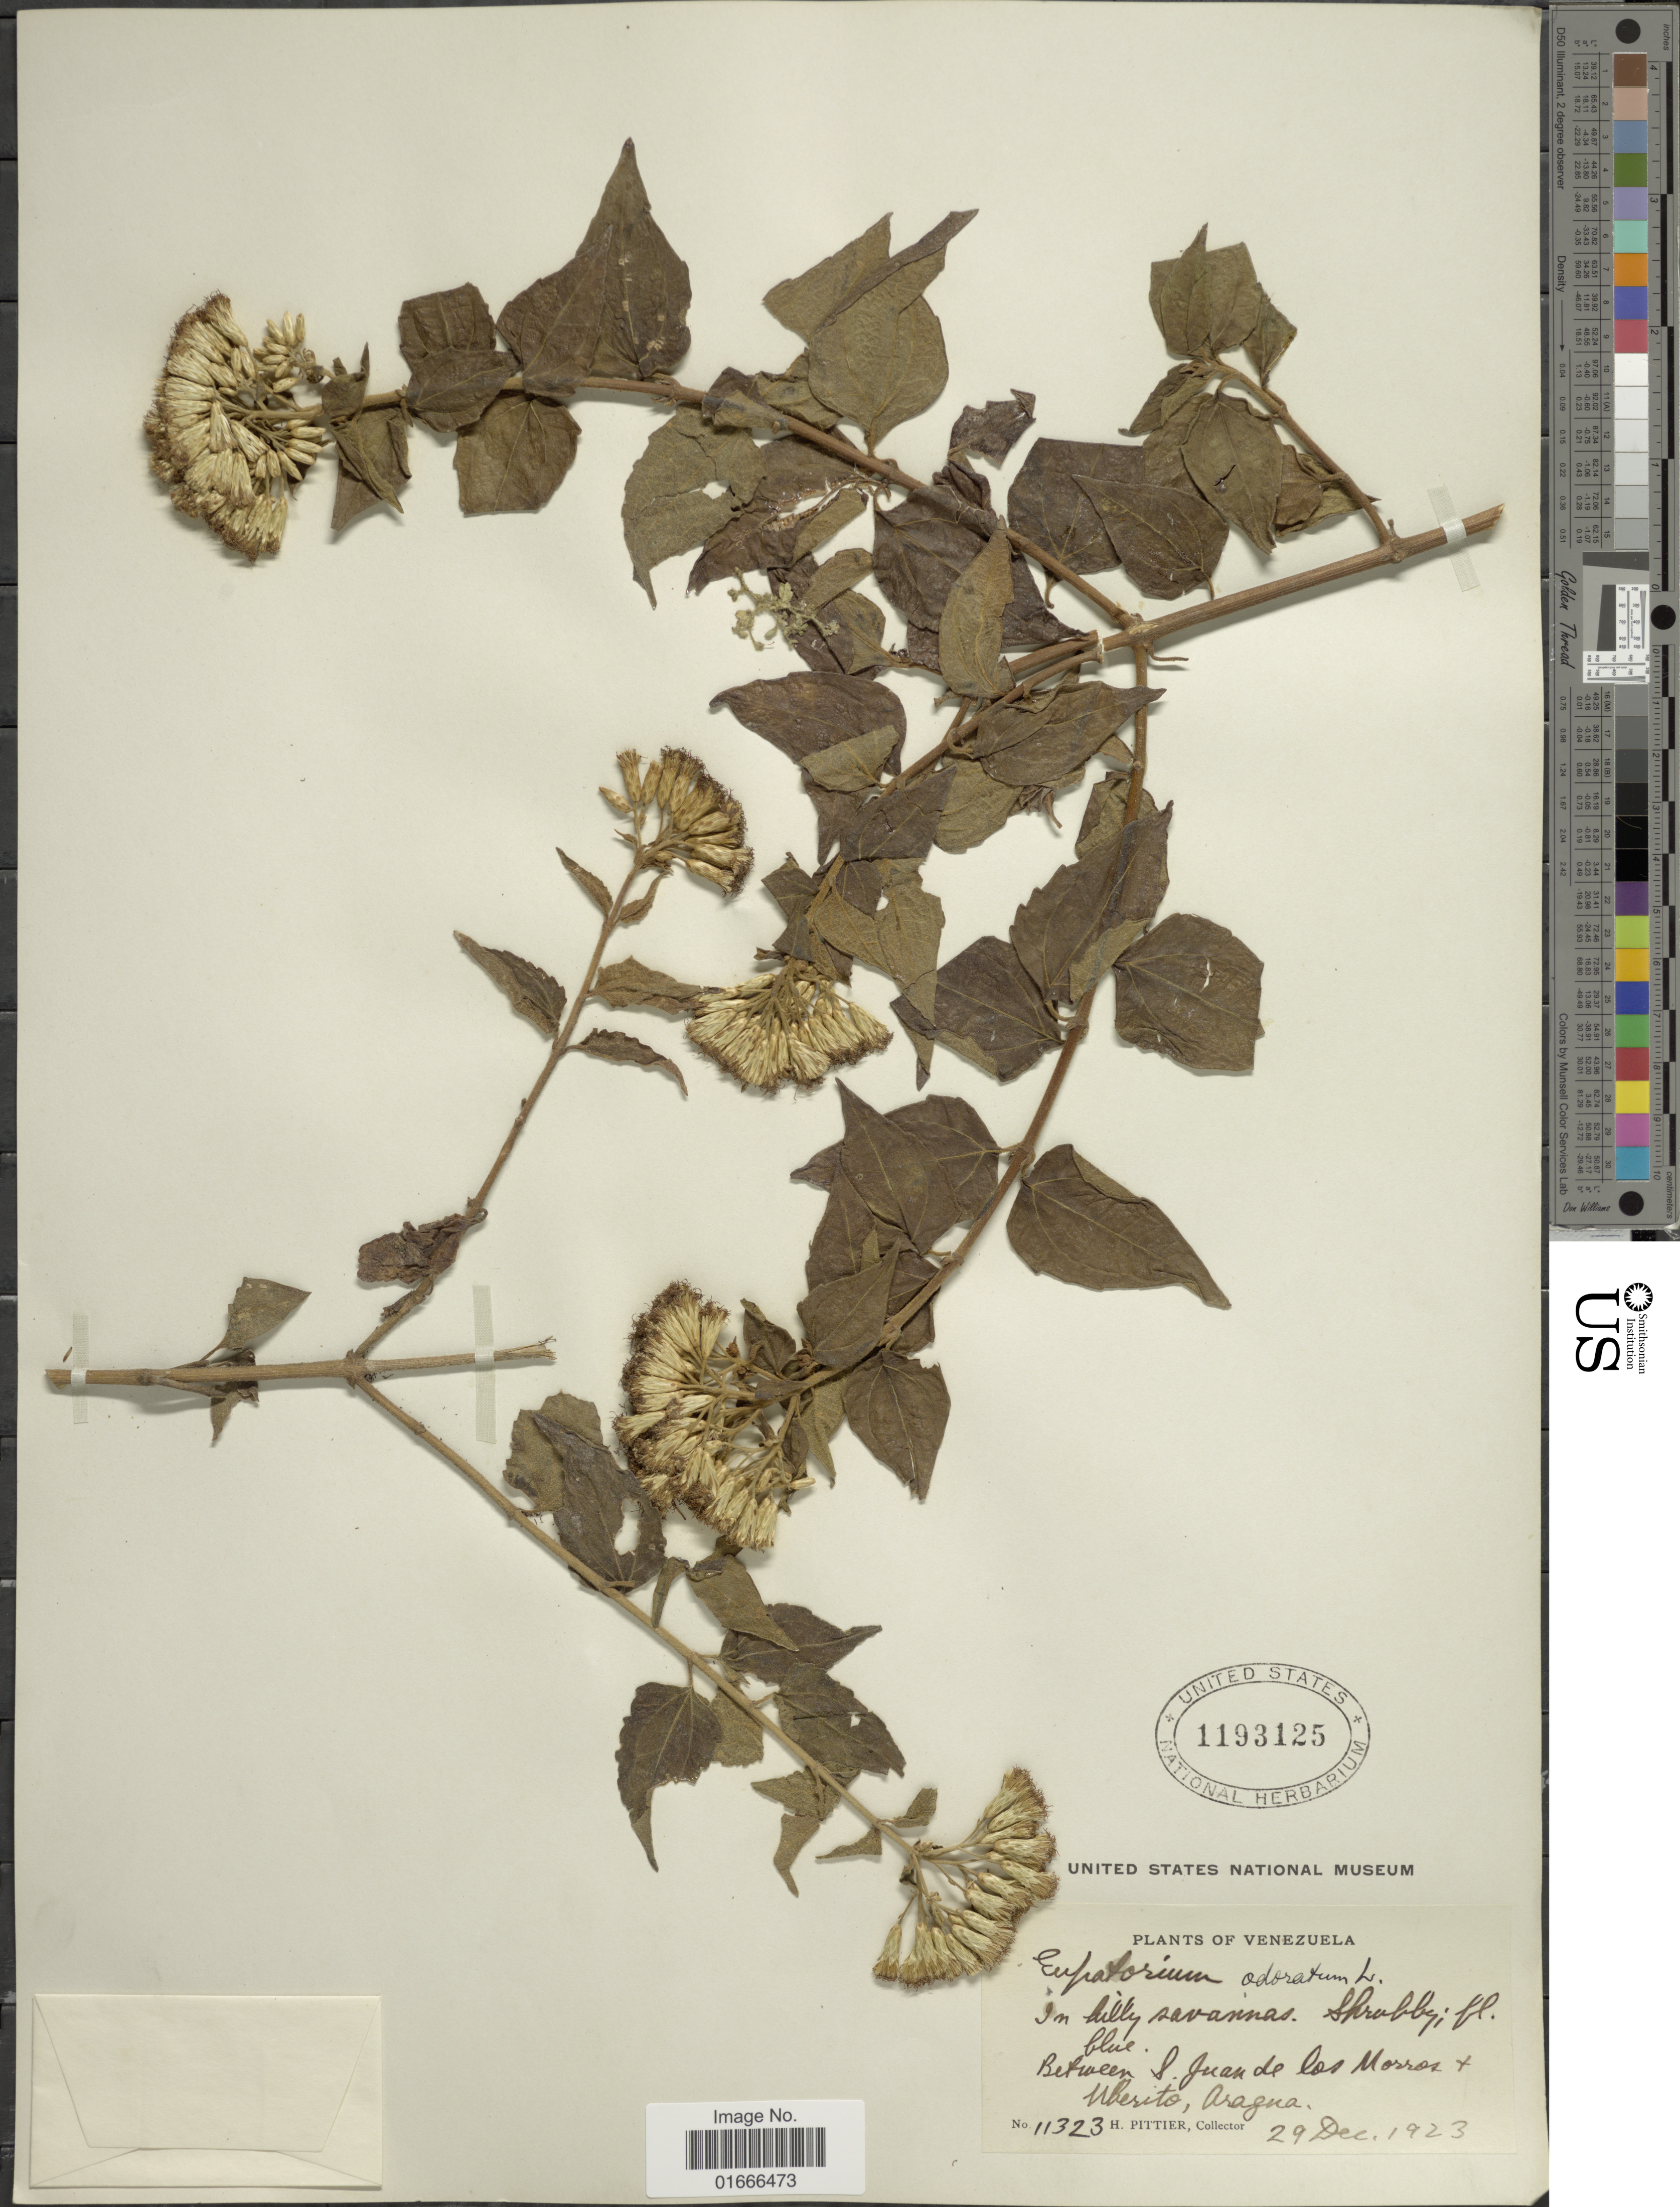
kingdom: Plantae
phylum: Tracheophyta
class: Magnoliopsida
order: Asterales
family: Asteraceae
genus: Chromolaena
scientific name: Chromolaena odorata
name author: (L.) R.M. King & H. Rob.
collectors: H. F. Pittier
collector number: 11323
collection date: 1923-12-29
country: Venezuela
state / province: Aragua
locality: Between S. Juan de Los Morros + Uberito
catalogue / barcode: US 1193125